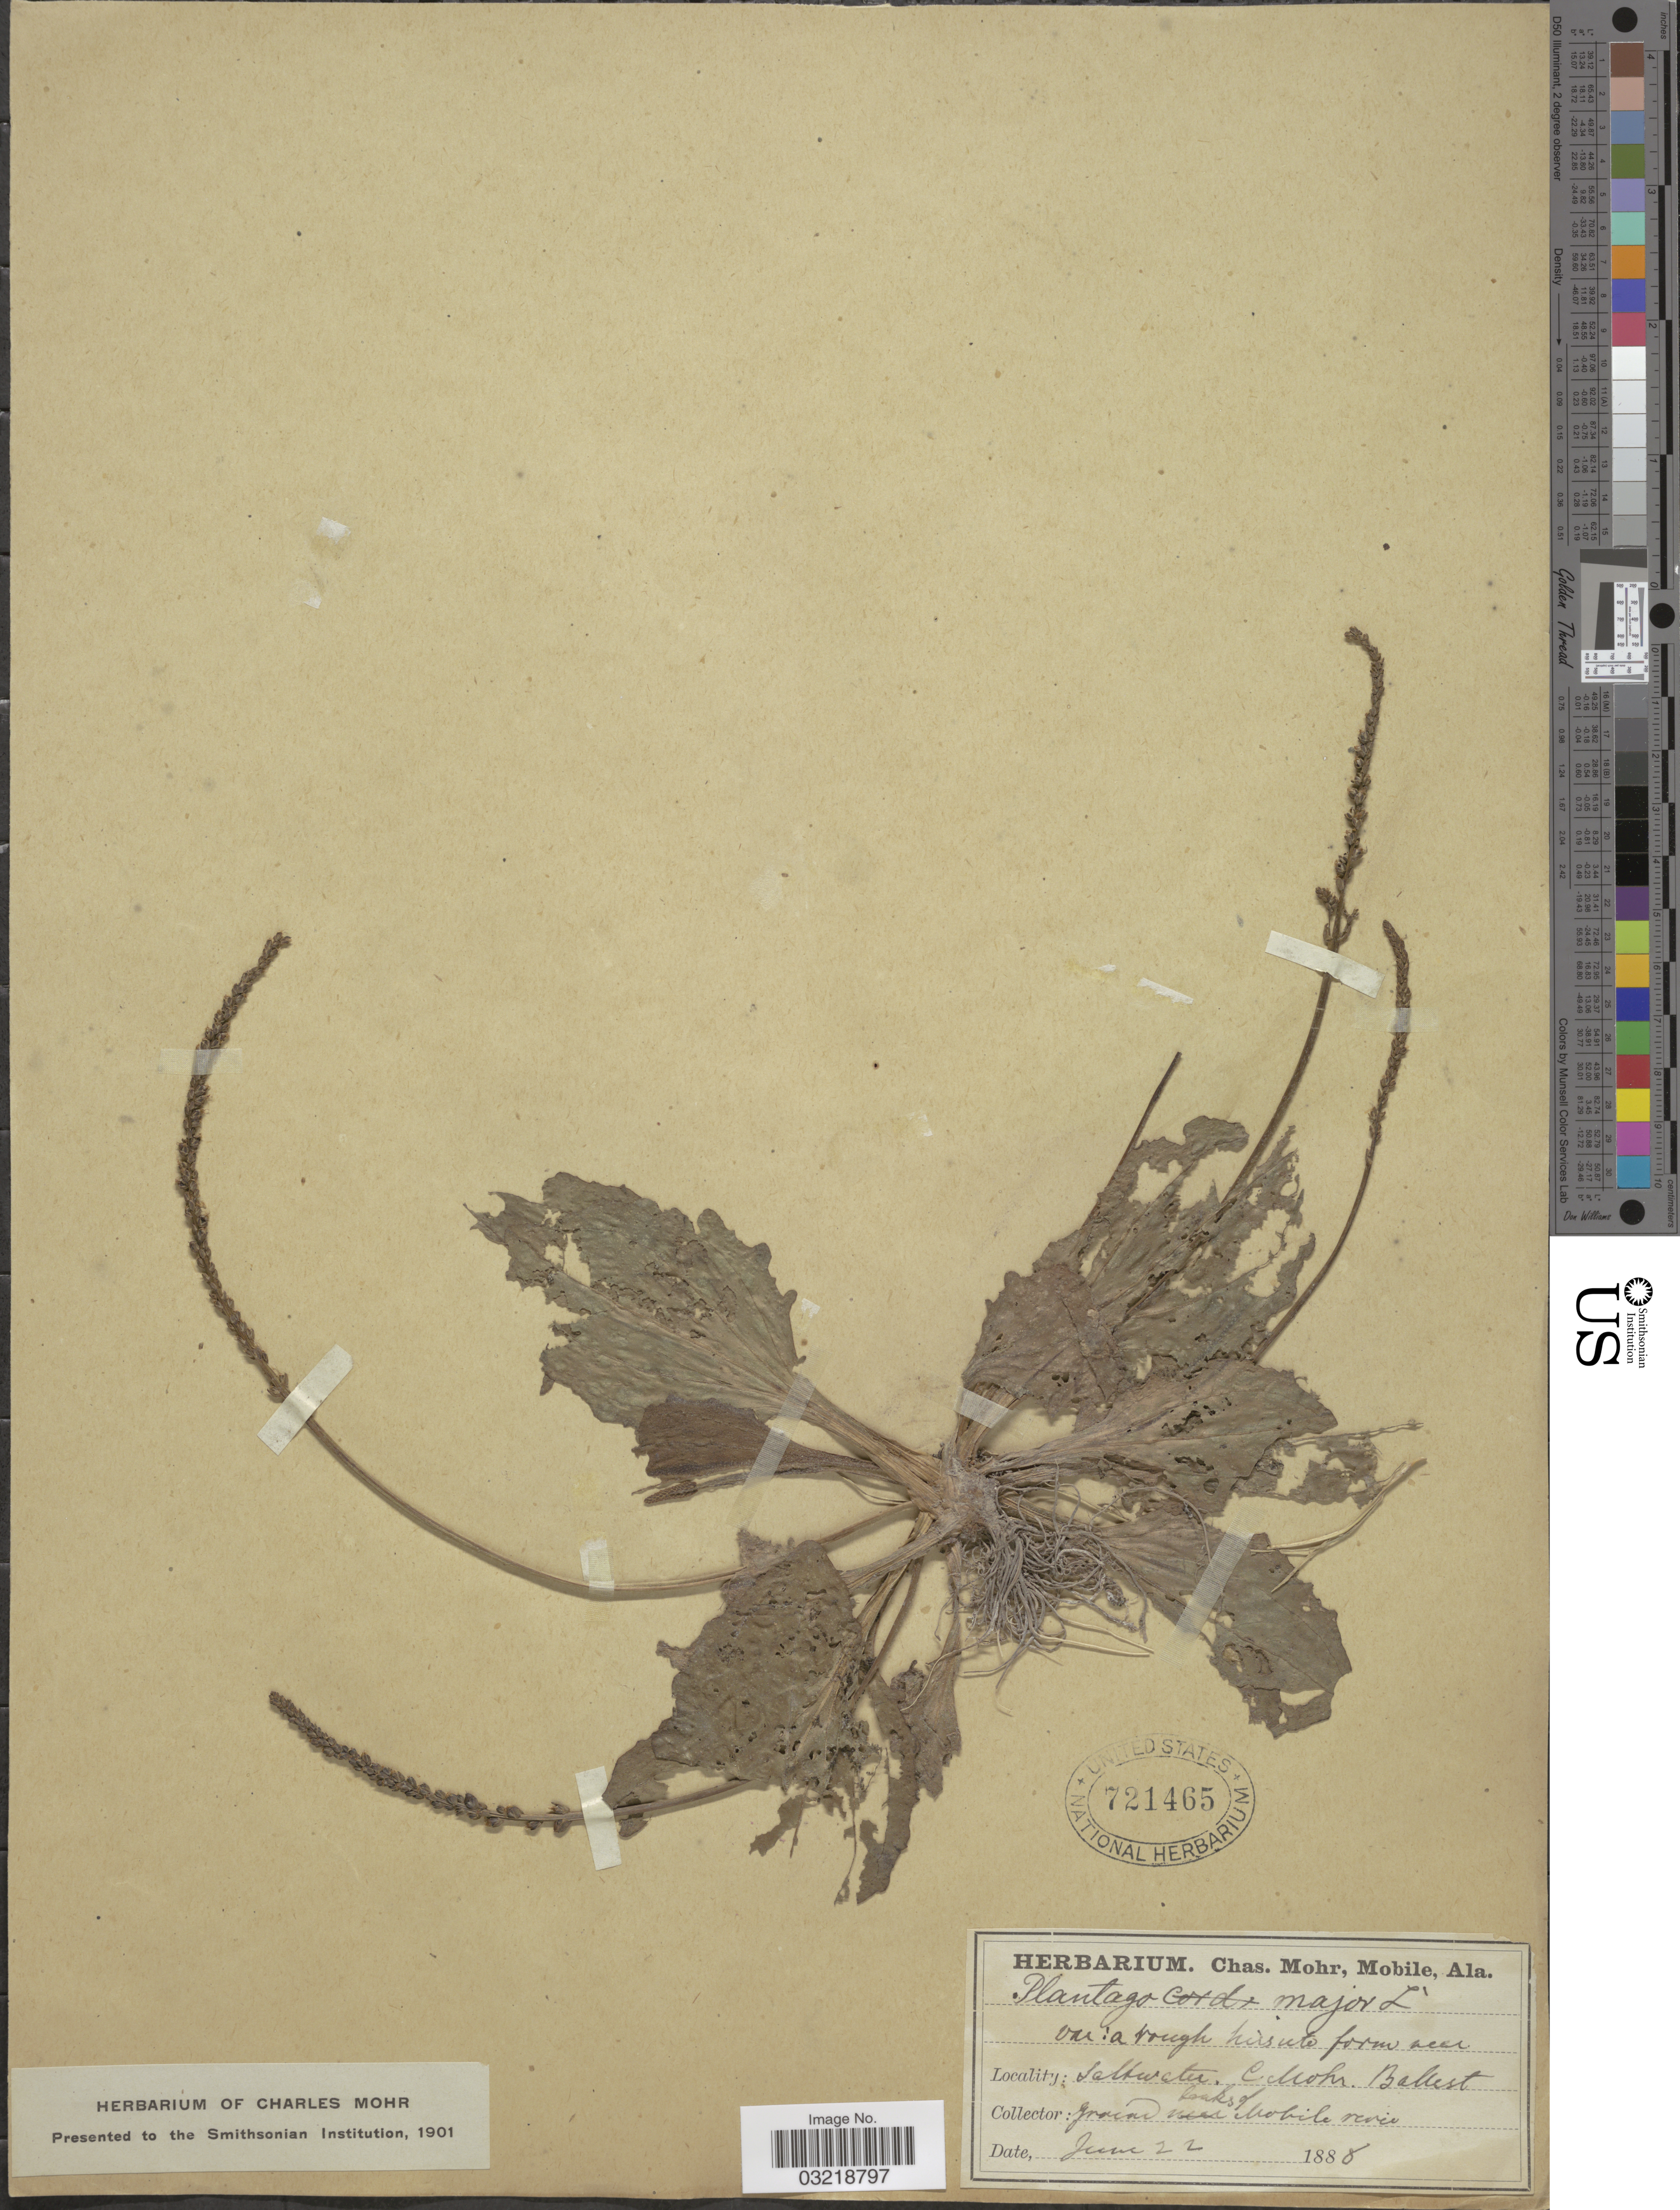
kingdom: Plantae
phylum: Tracheophyta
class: Magnoliopsida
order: Lamiales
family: Plantaginaceae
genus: Plantago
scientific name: Plantago major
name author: L.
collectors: Mohr, C. T. (herbarium)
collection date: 1888-06-22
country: United States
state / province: Alabama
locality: Ballast ground, banks of Mobile river.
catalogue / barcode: US 721465